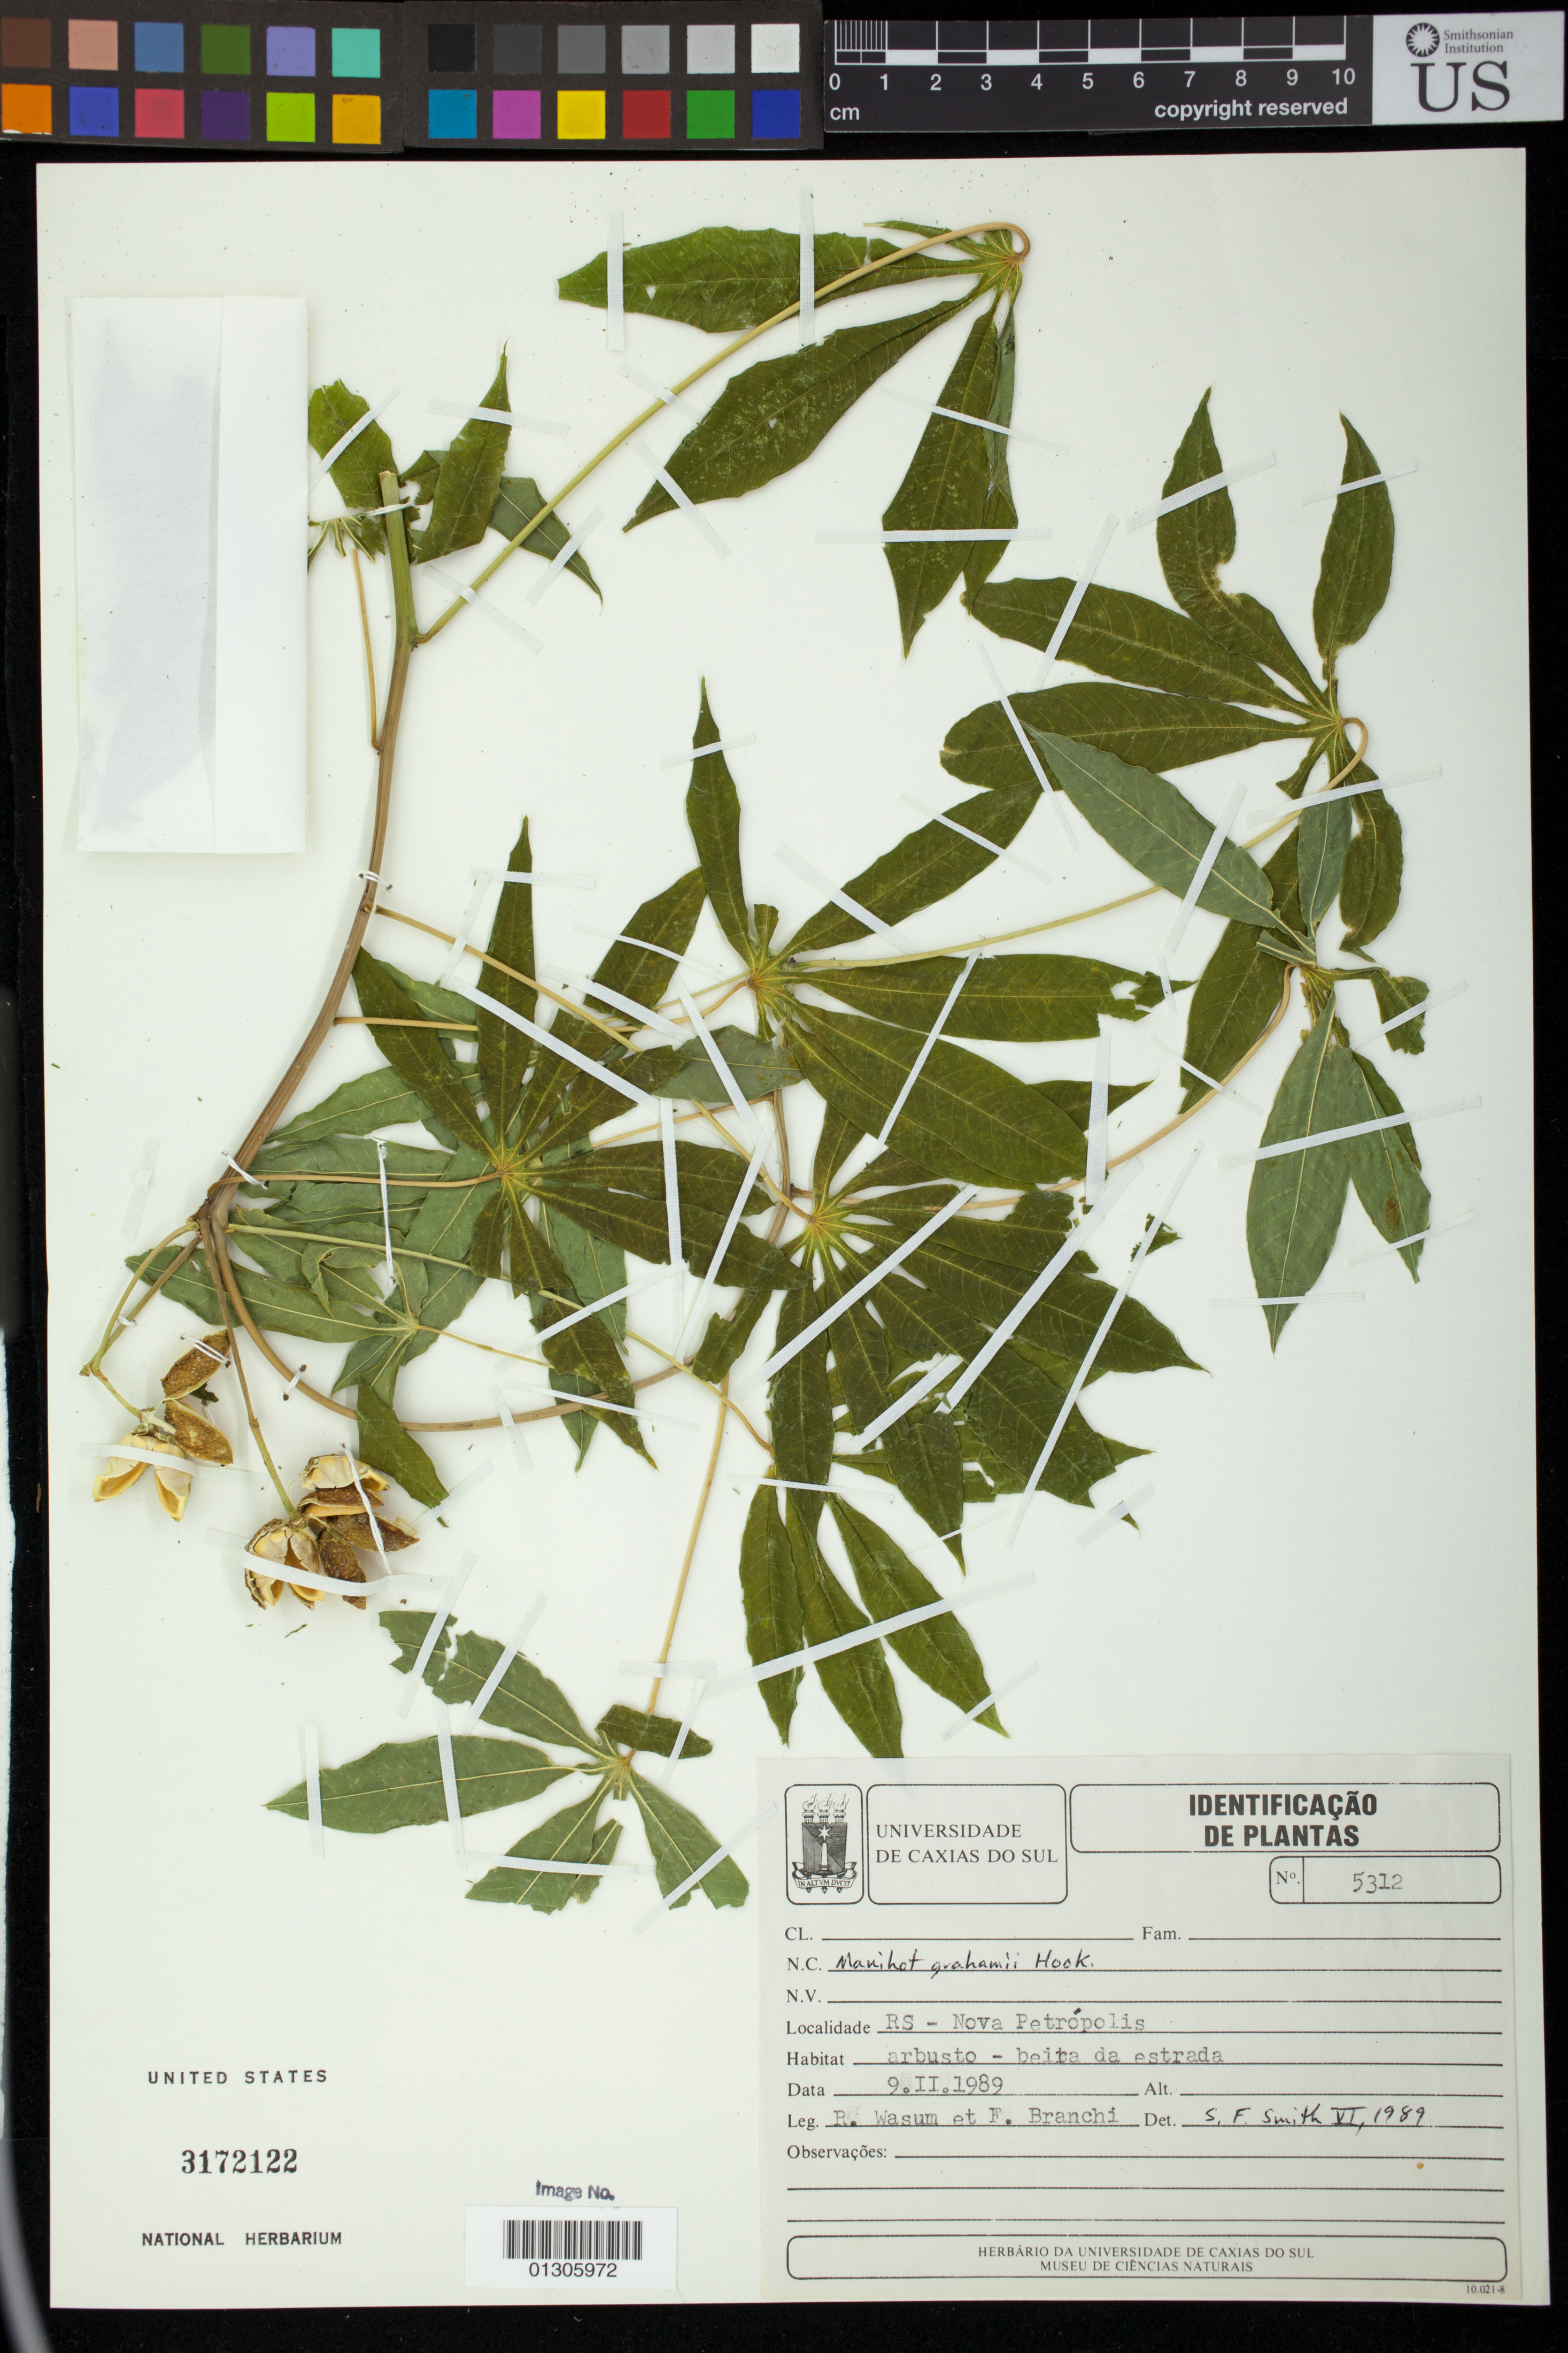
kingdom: Plantae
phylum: Tracheophyta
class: Magnoliopsida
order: Malpighiales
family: Euphorbiaceae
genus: Manihot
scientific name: Manihot grahamii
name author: Hook.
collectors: R. Wasum & F. Branchi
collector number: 5312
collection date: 1989-09-02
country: Brazil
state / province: Rio Grande do Sul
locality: Nova Petrópolis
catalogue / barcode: US 3172122